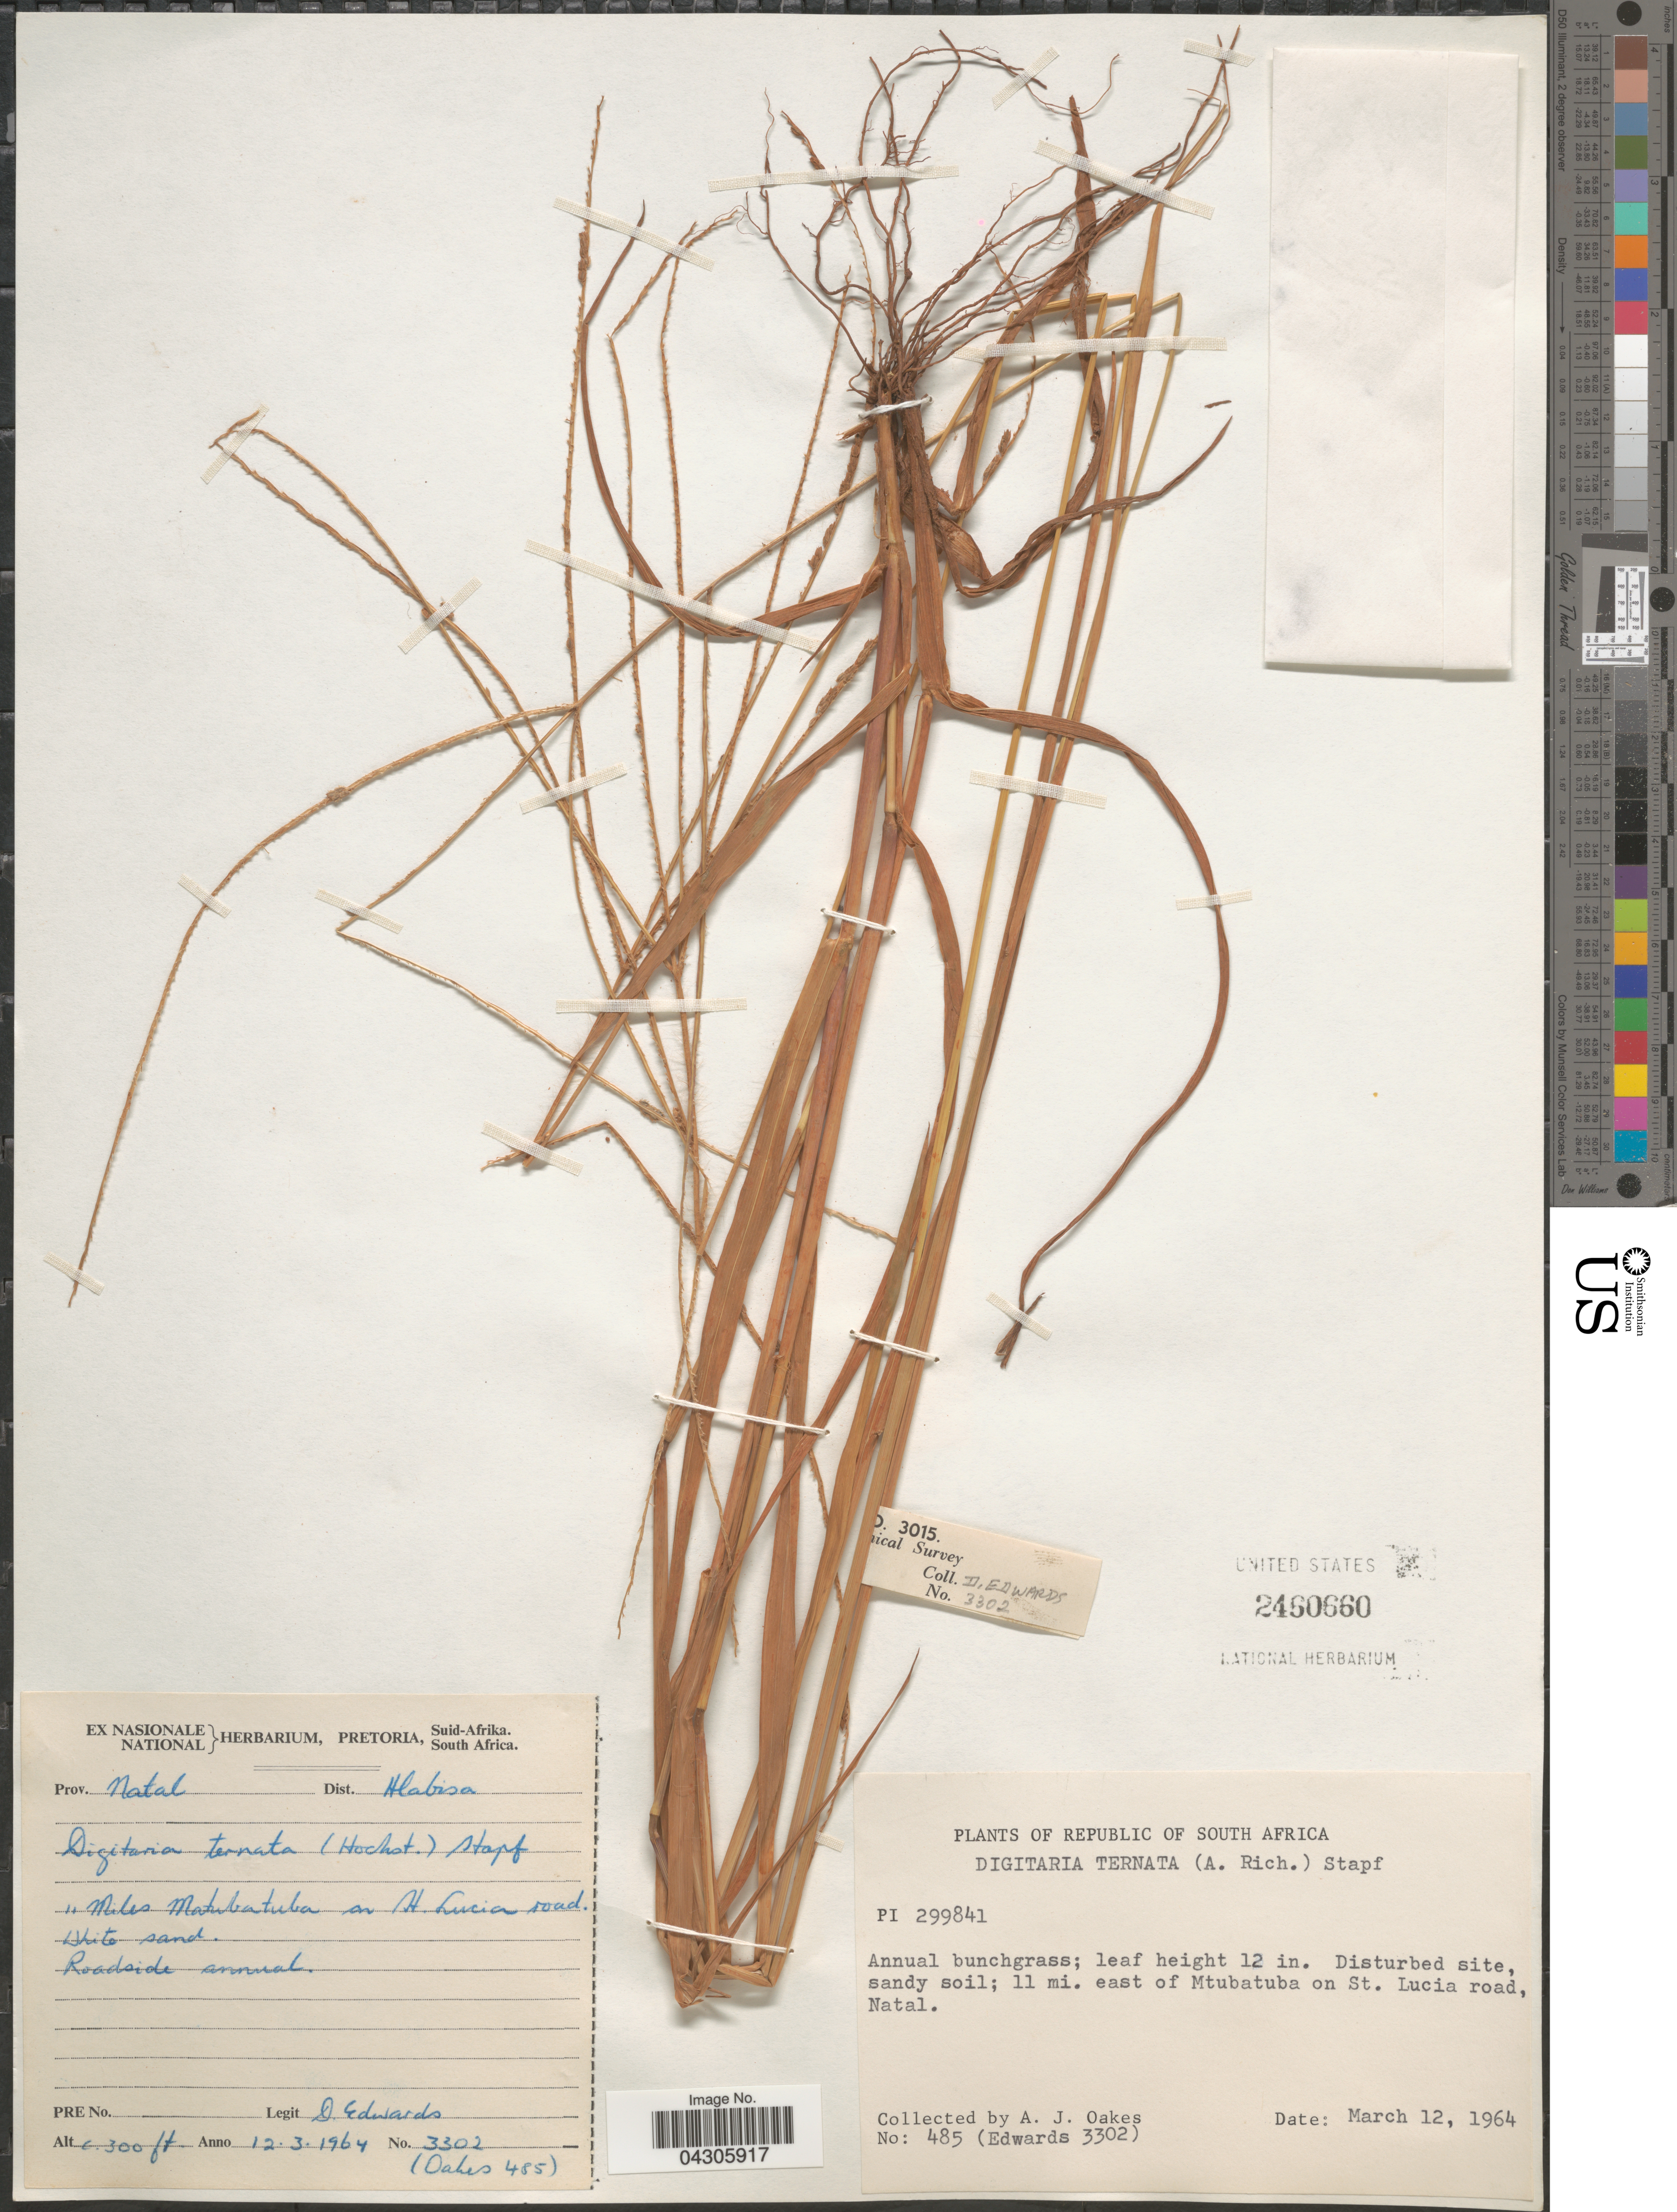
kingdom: Plantae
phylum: Tracheophyta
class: Liliopsida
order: Poales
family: Poaceae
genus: Digitaria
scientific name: Digitaria ternata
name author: (Hochr. ex A. Rich.) Stapf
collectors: A. Oakes & D. Edwards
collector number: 485/3302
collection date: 1964-03-12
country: South Africa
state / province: KwaZulu-Natal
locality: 11 mi. east of Mtubatuba on St. Lucia road, Natal.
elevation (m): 1920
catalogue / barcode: US 2460660